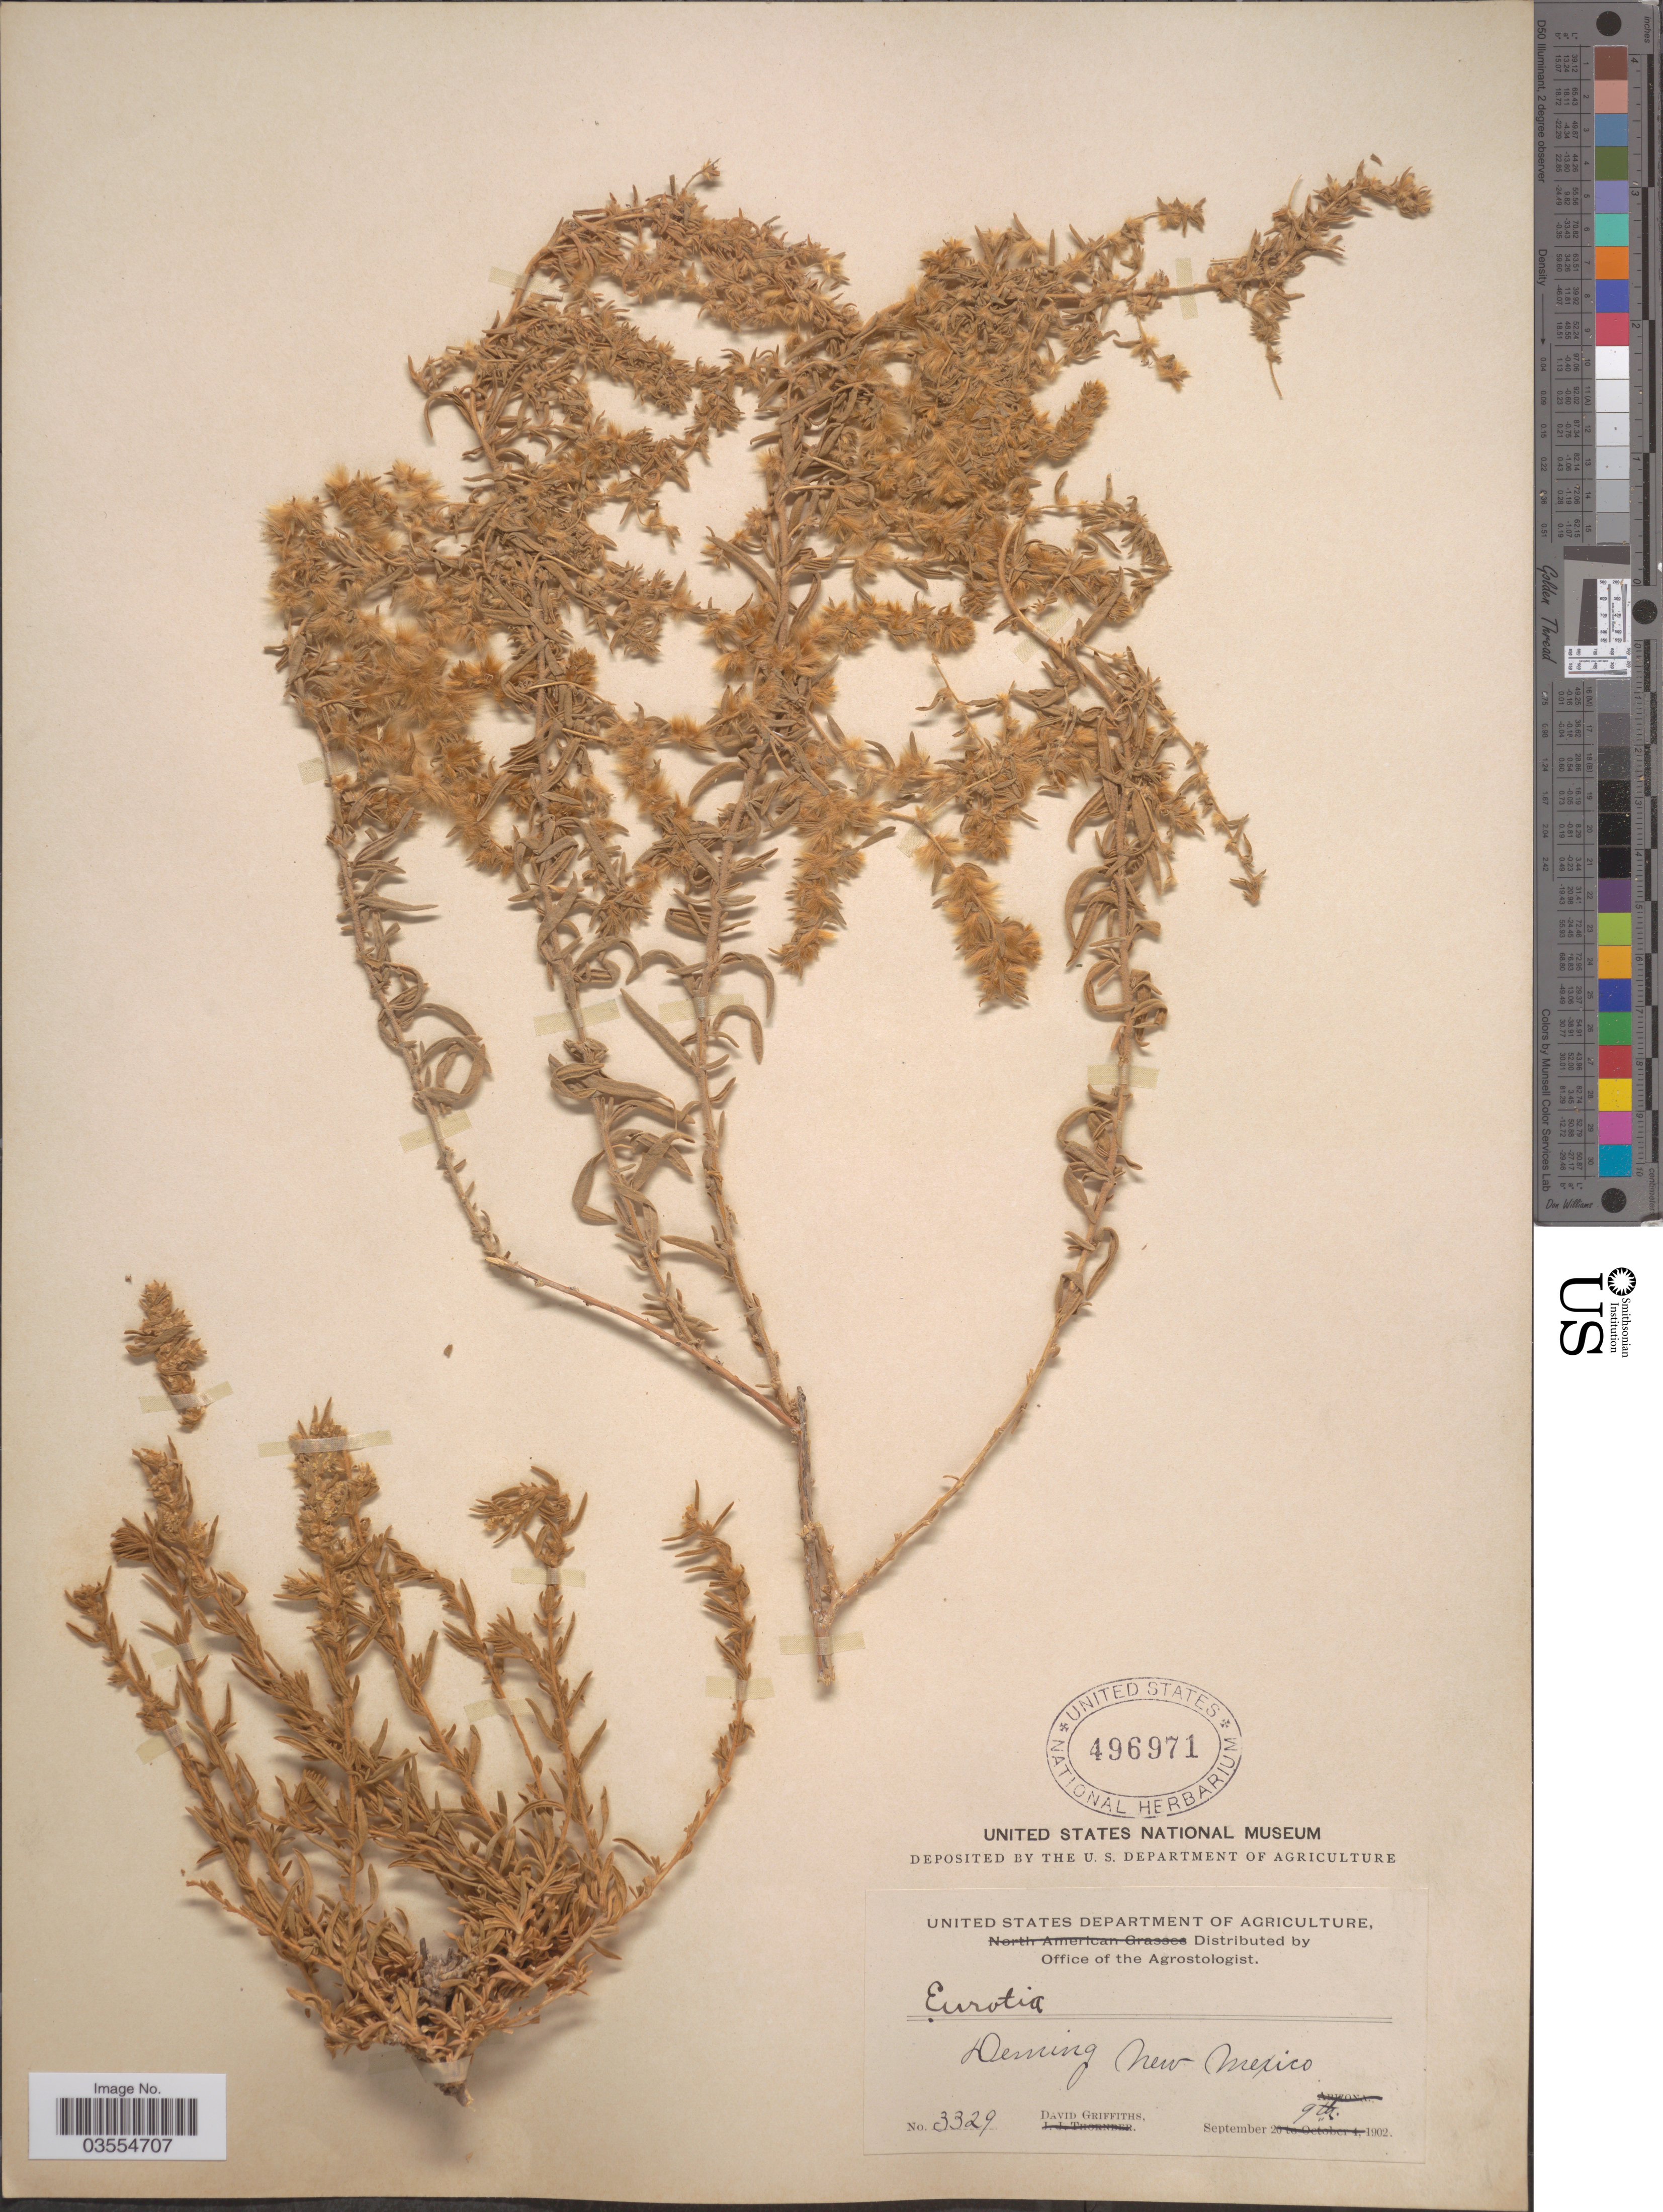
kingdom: Plantae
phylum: Tracheophyta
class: Magnoliopsida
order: Caryophyllales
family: Amaranthaceae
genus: Krascheninnikovia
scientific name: Krascheninnikovia lanata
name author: (Pursh) A. Meeuse & A.Smit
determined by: Strong, Mark T., (BOT), Smithsonian Institution - National Museum of Natural History (UNITED STATES)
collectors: D. Griffiths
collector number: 3329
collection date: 1902-09-09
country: United States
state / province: New Mexico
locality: Deming.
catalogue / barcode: US 496971